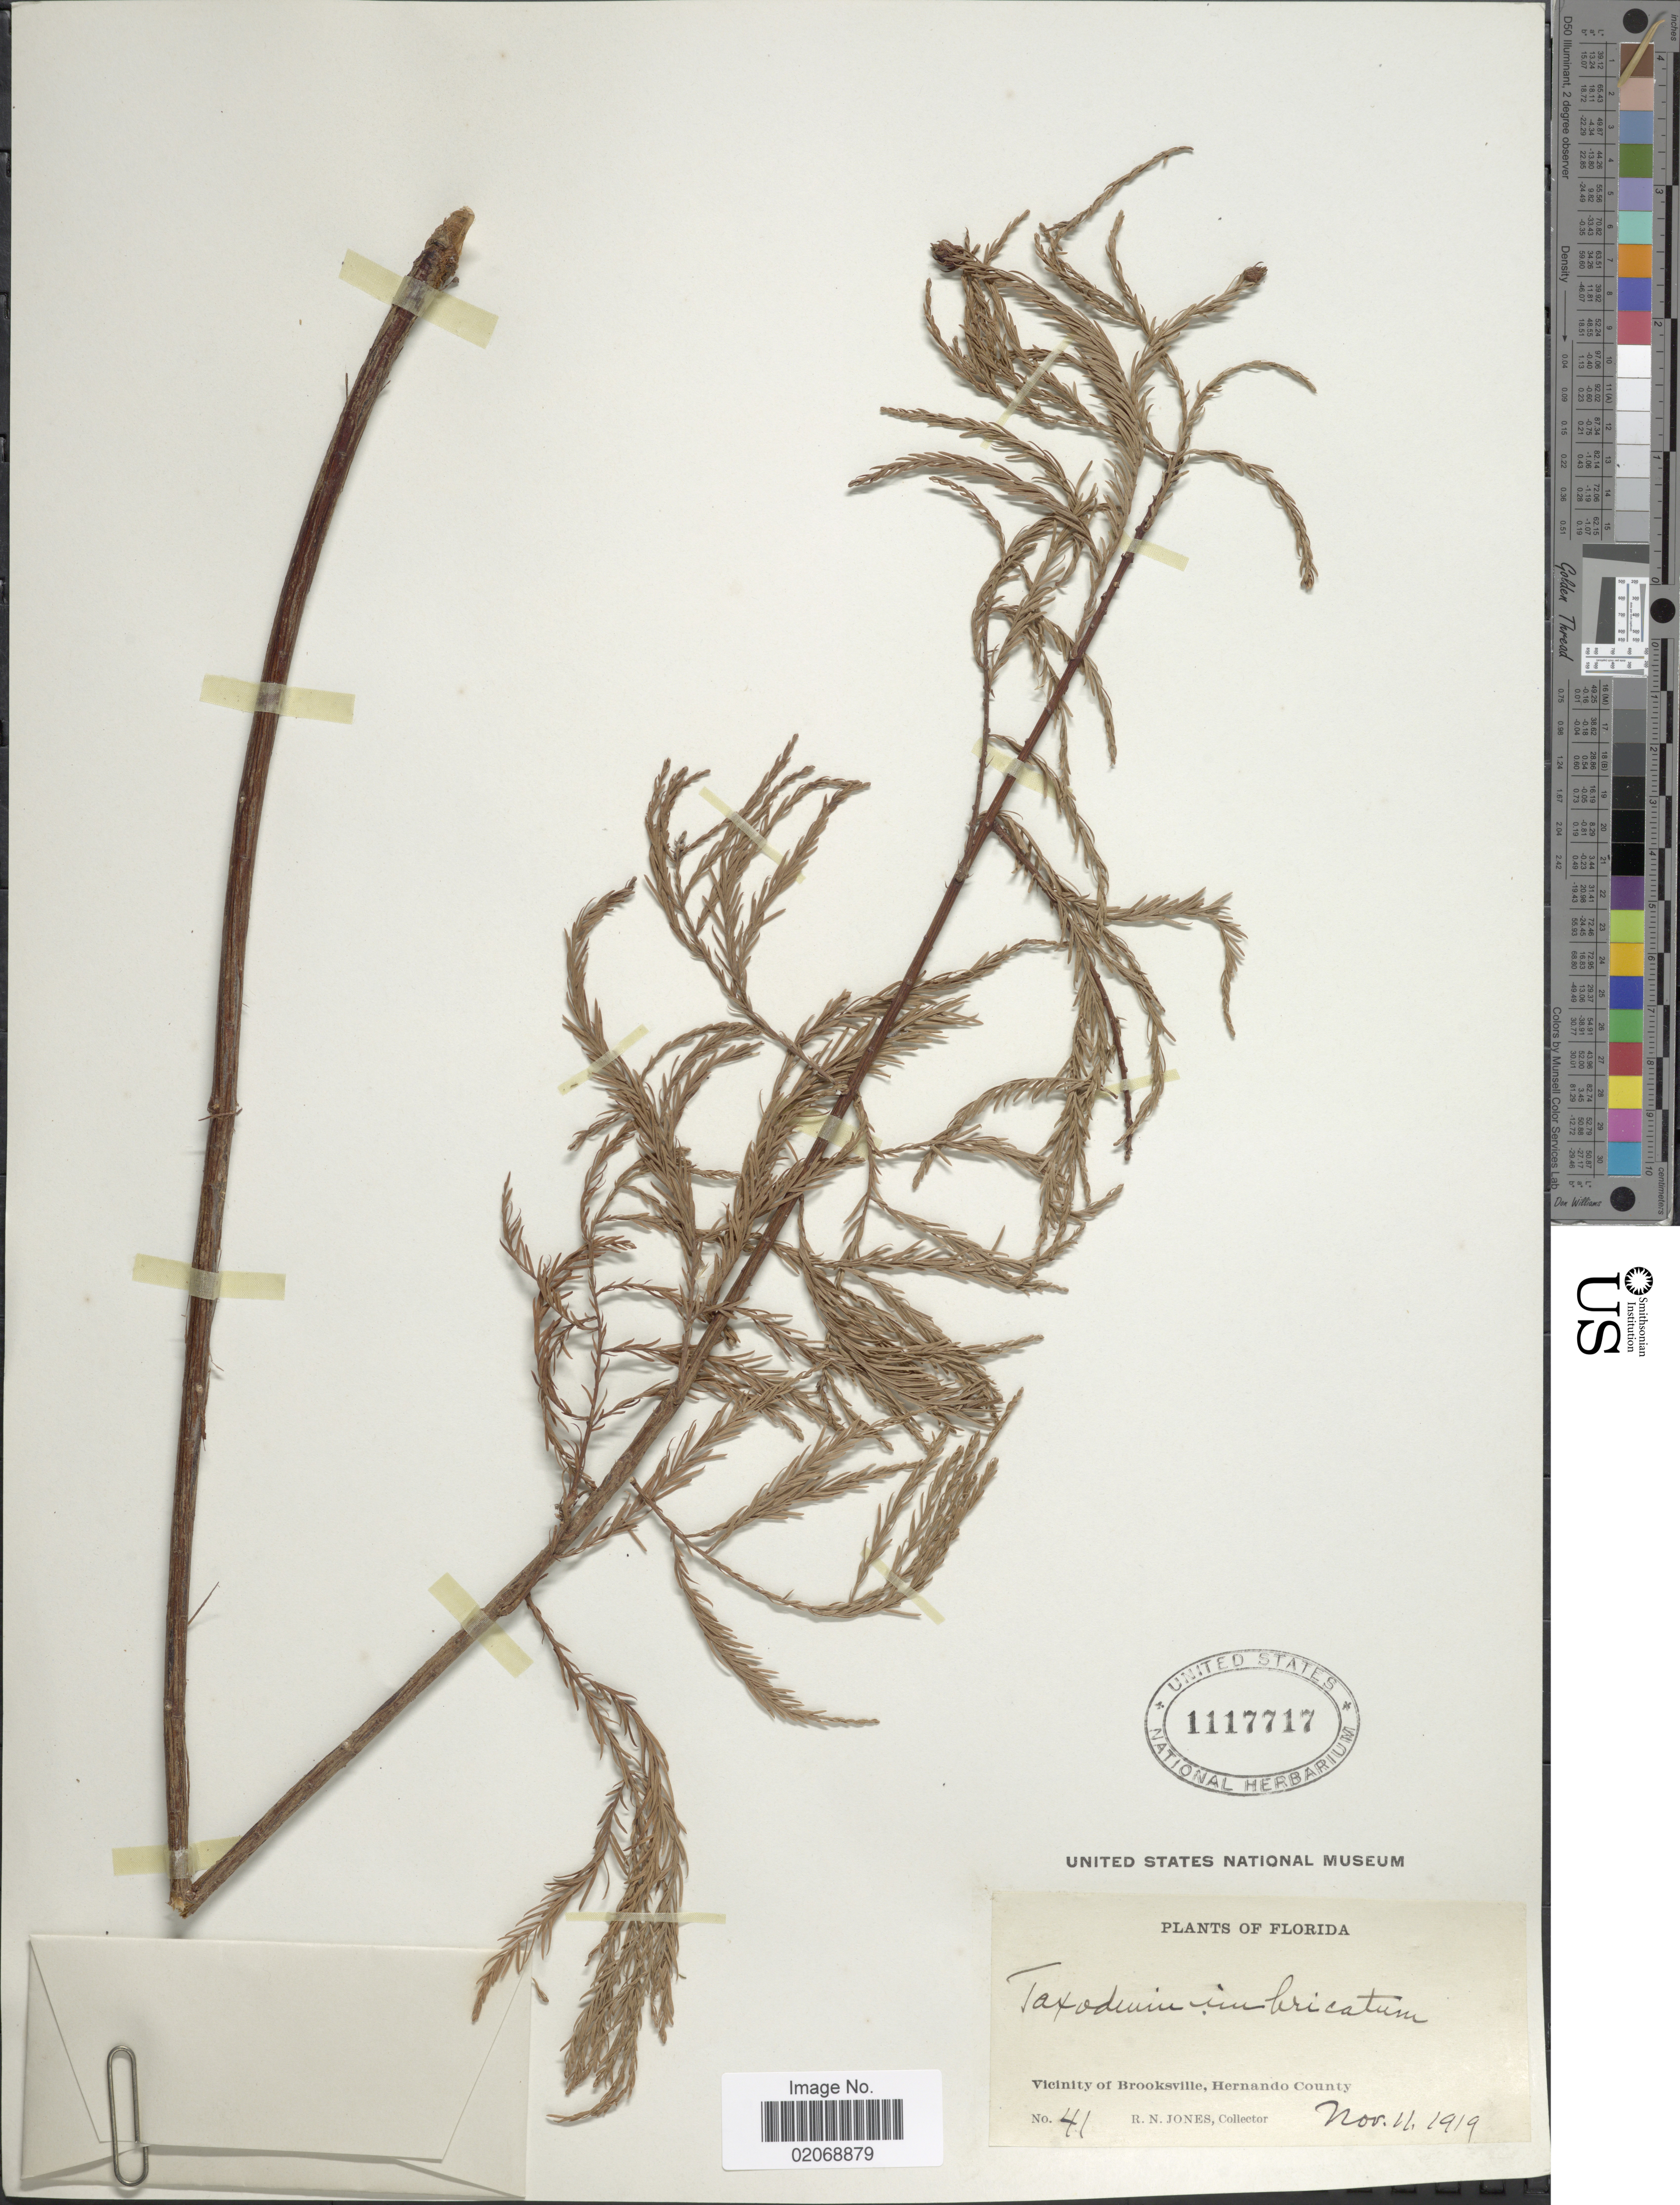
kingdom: Plantae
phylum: Tracheophyta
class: Pinopsida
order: Pinales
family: Cupressaceae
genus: Taxodium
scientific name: Taxodium ascendens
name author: Brongn.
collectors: R. N. Jones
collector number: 41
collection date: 1919-11-11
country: United States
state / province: Florida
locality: Vicinity of Brooksville, Hernando County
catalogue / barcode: US 1117717